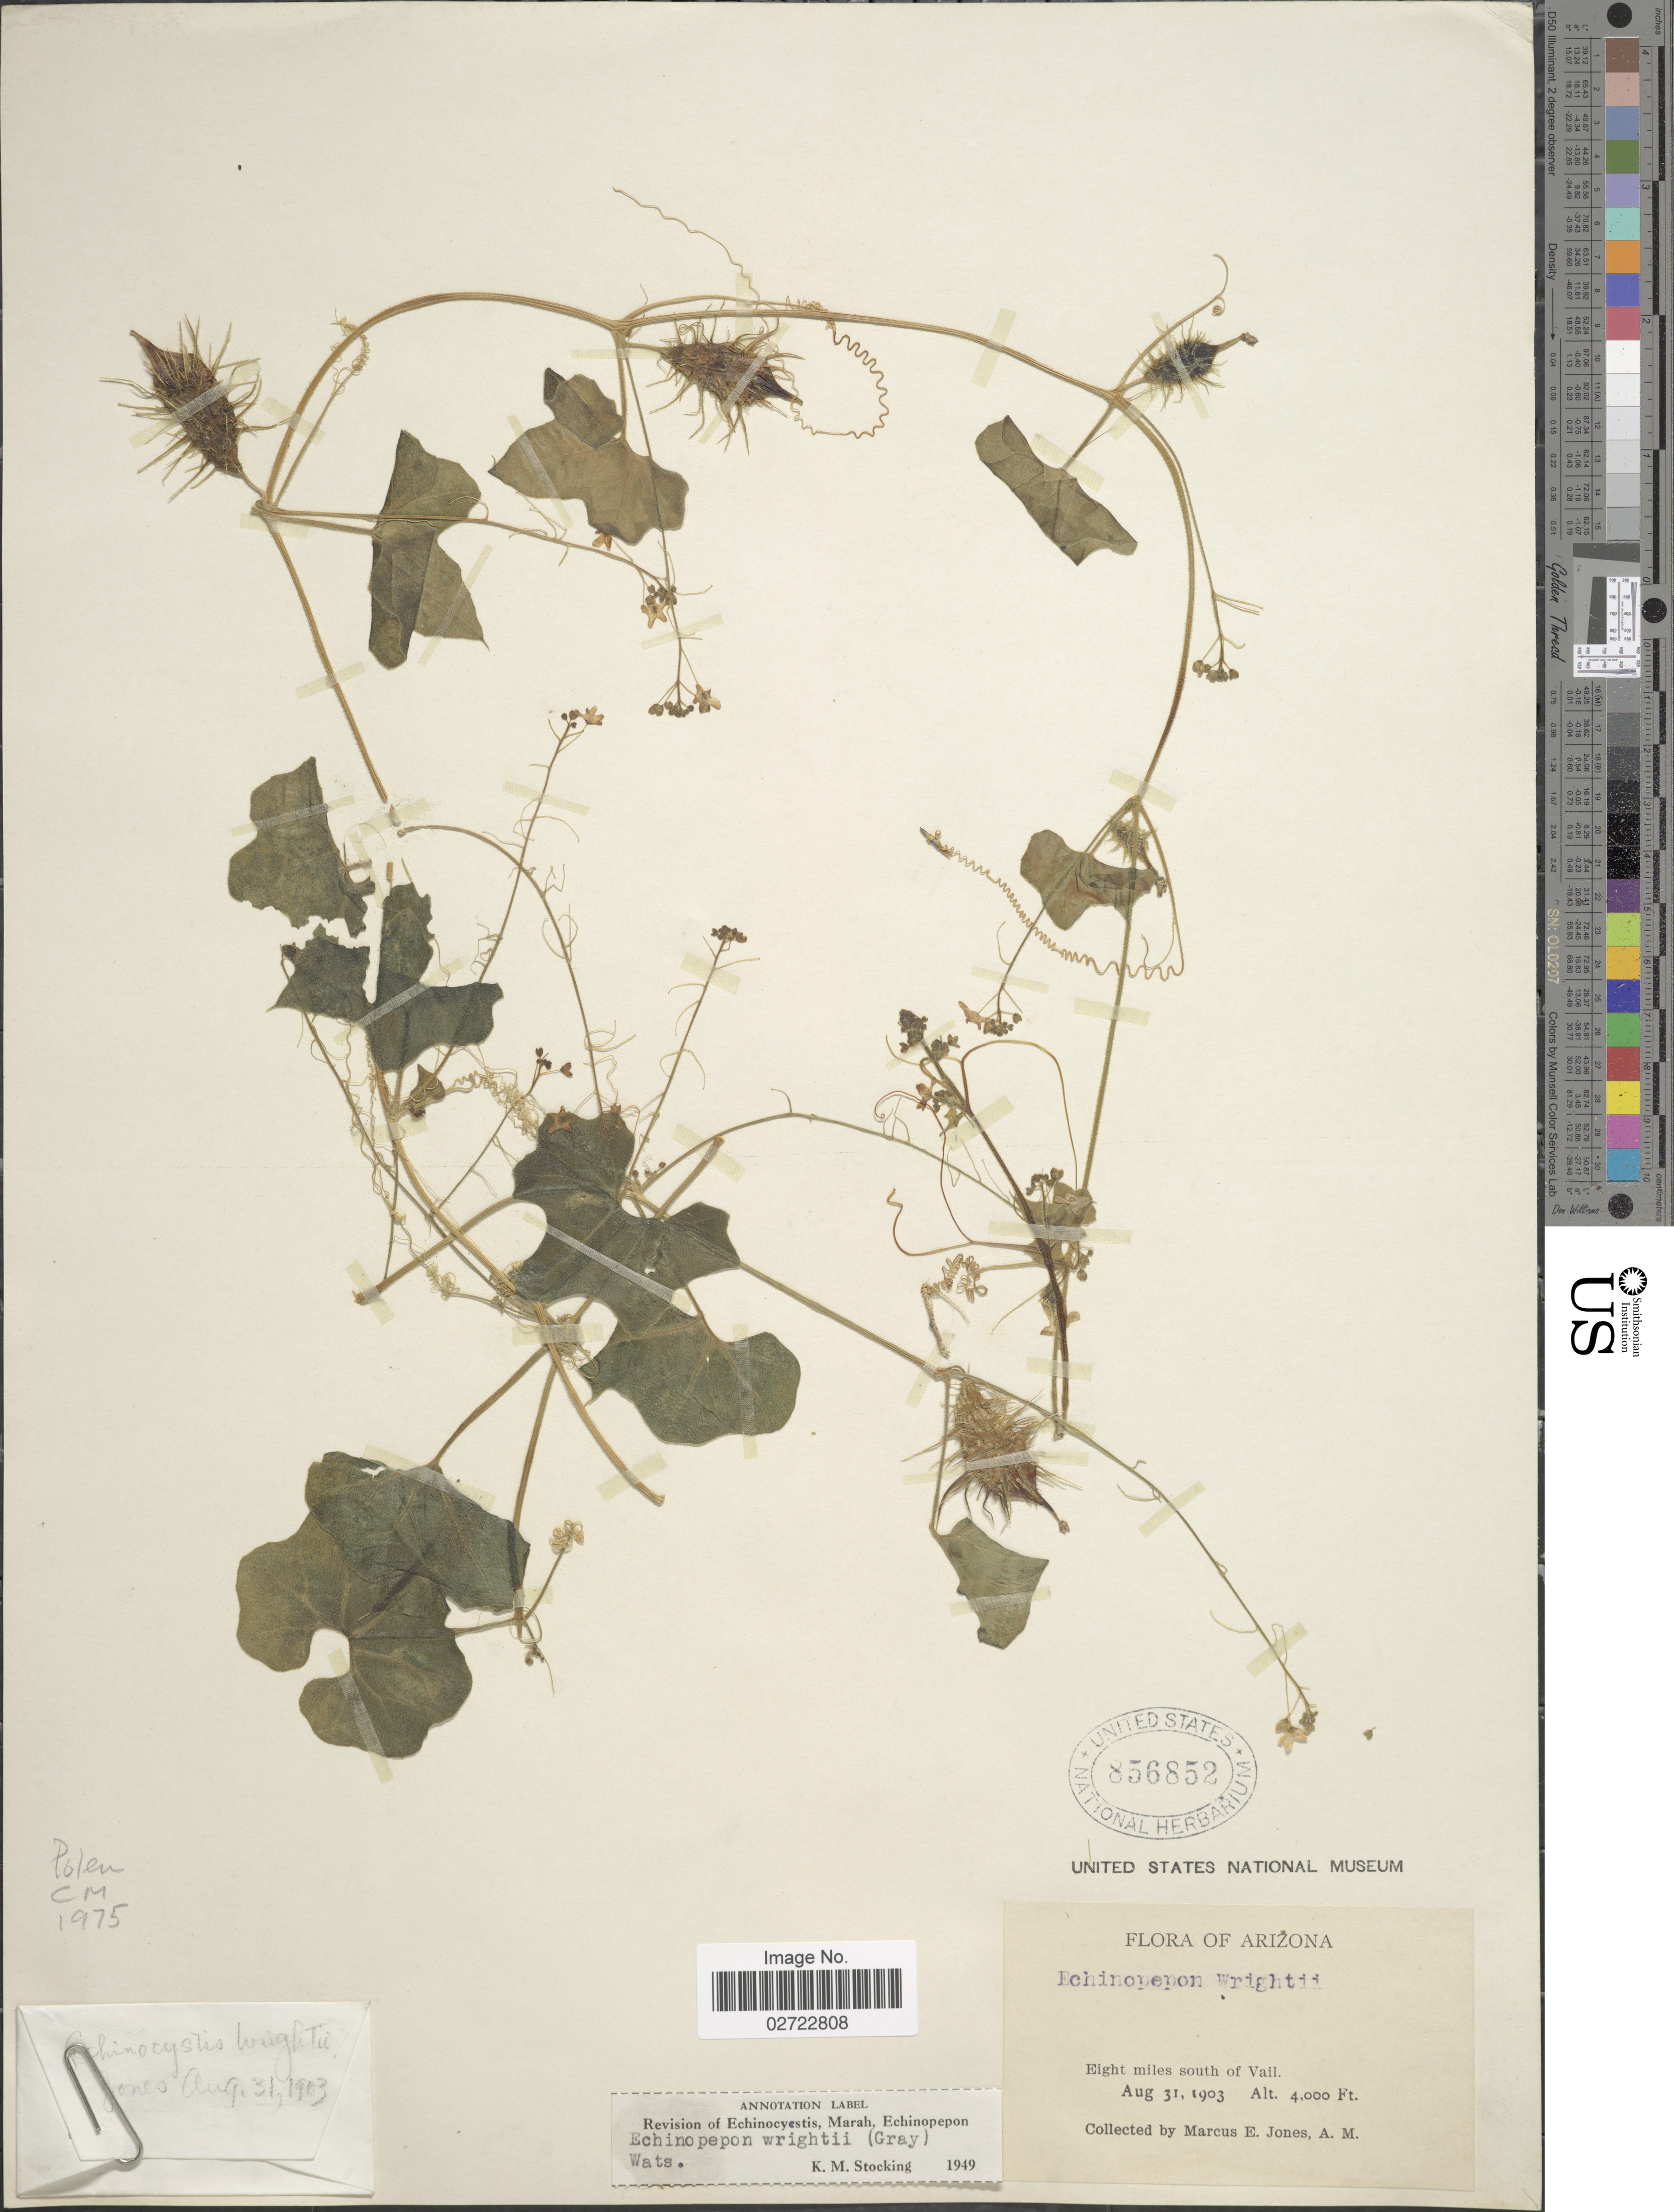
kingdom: Plantae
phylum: Tracheophyta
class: Magnoliopsida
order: Cucurbitales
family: Cucurbitaceae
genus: Echinopepon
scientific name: Echinopepon wrightii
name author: (A. Gray) S. Watson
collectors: M. E. Jones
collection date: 1903-08-31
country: United States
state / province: Arizona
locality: Eight miles south of Vail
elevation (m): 1219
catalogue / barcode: US 856852